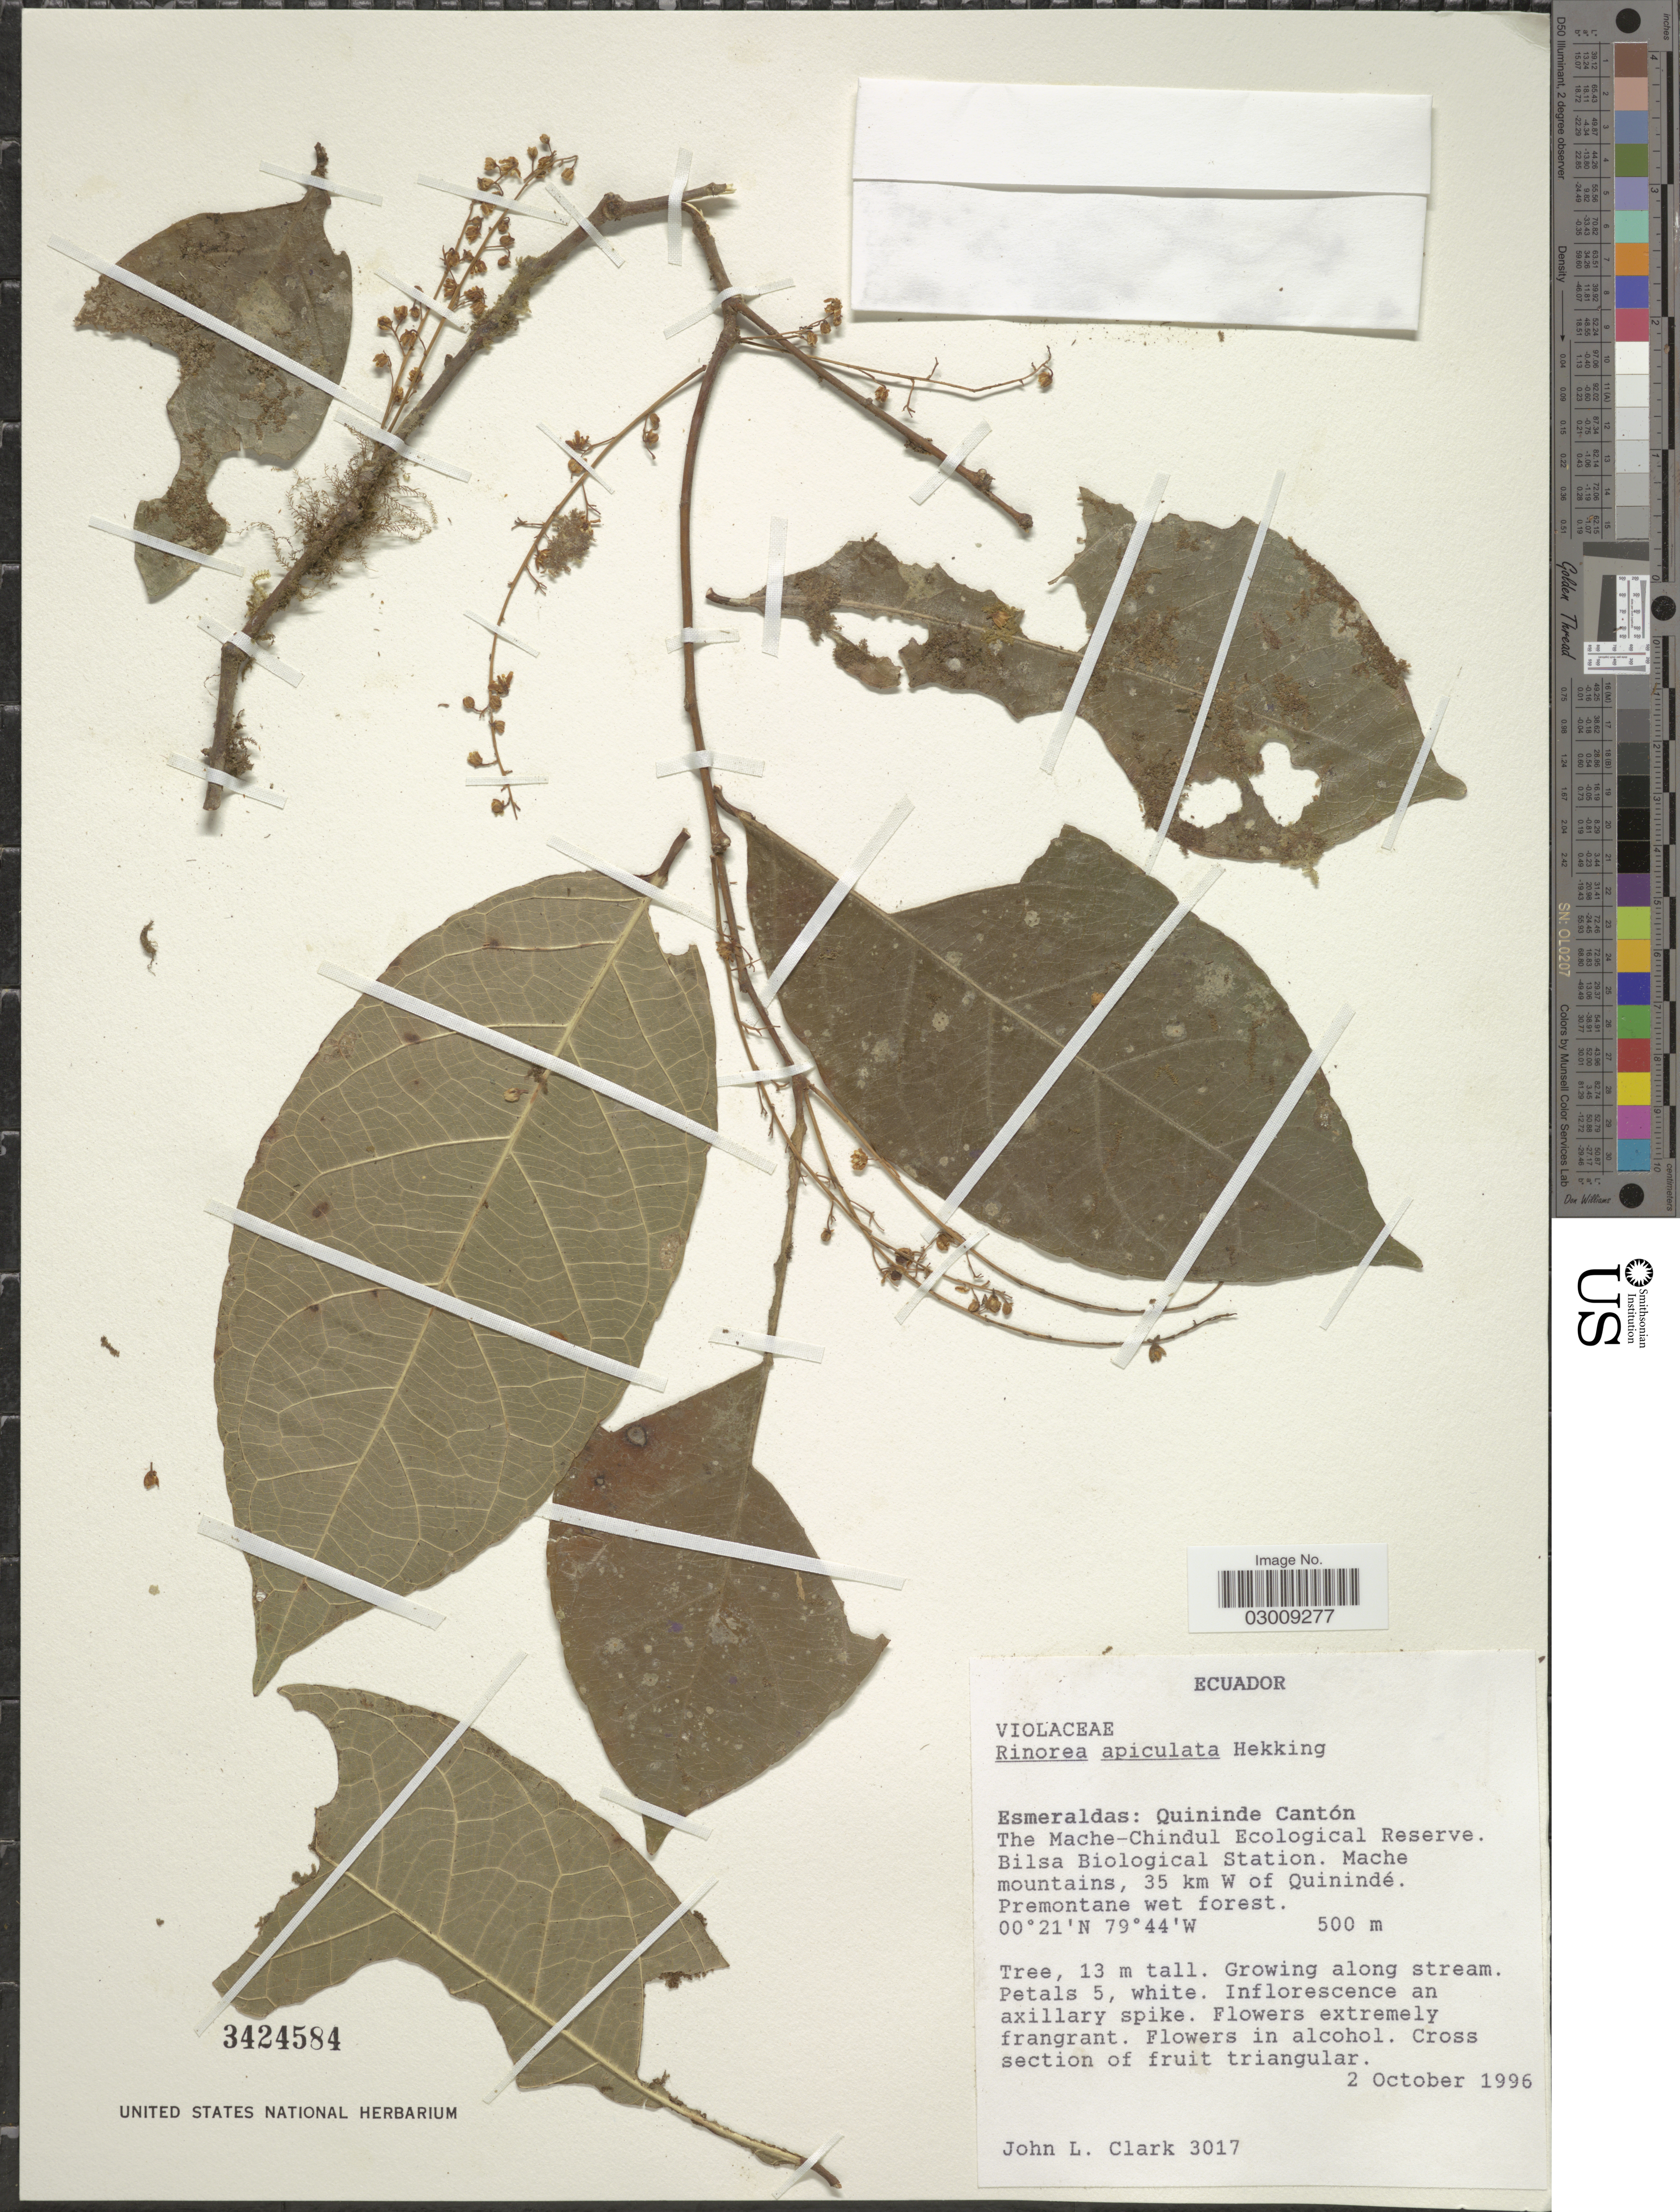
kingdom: Plantae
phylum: Tracheophyta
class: Magnoliopsida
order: Malpighiales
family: Violaceae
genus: Bribria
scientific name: Bribria apiculata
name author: (Hekking) Wahlert & H.E. Ballard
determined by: Hoyos-Gomez, S. E.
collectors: J. L. Clark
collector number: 3017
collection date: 1996-10-02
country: Ecuador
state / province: Esmeraldas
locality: Quininde Cantón. The Mache-Chindul Ecological Reserve. Bilsa Biological Station. Mache mountains, 35 km W of Quinindé.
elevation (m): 500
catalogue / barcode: US 3424584